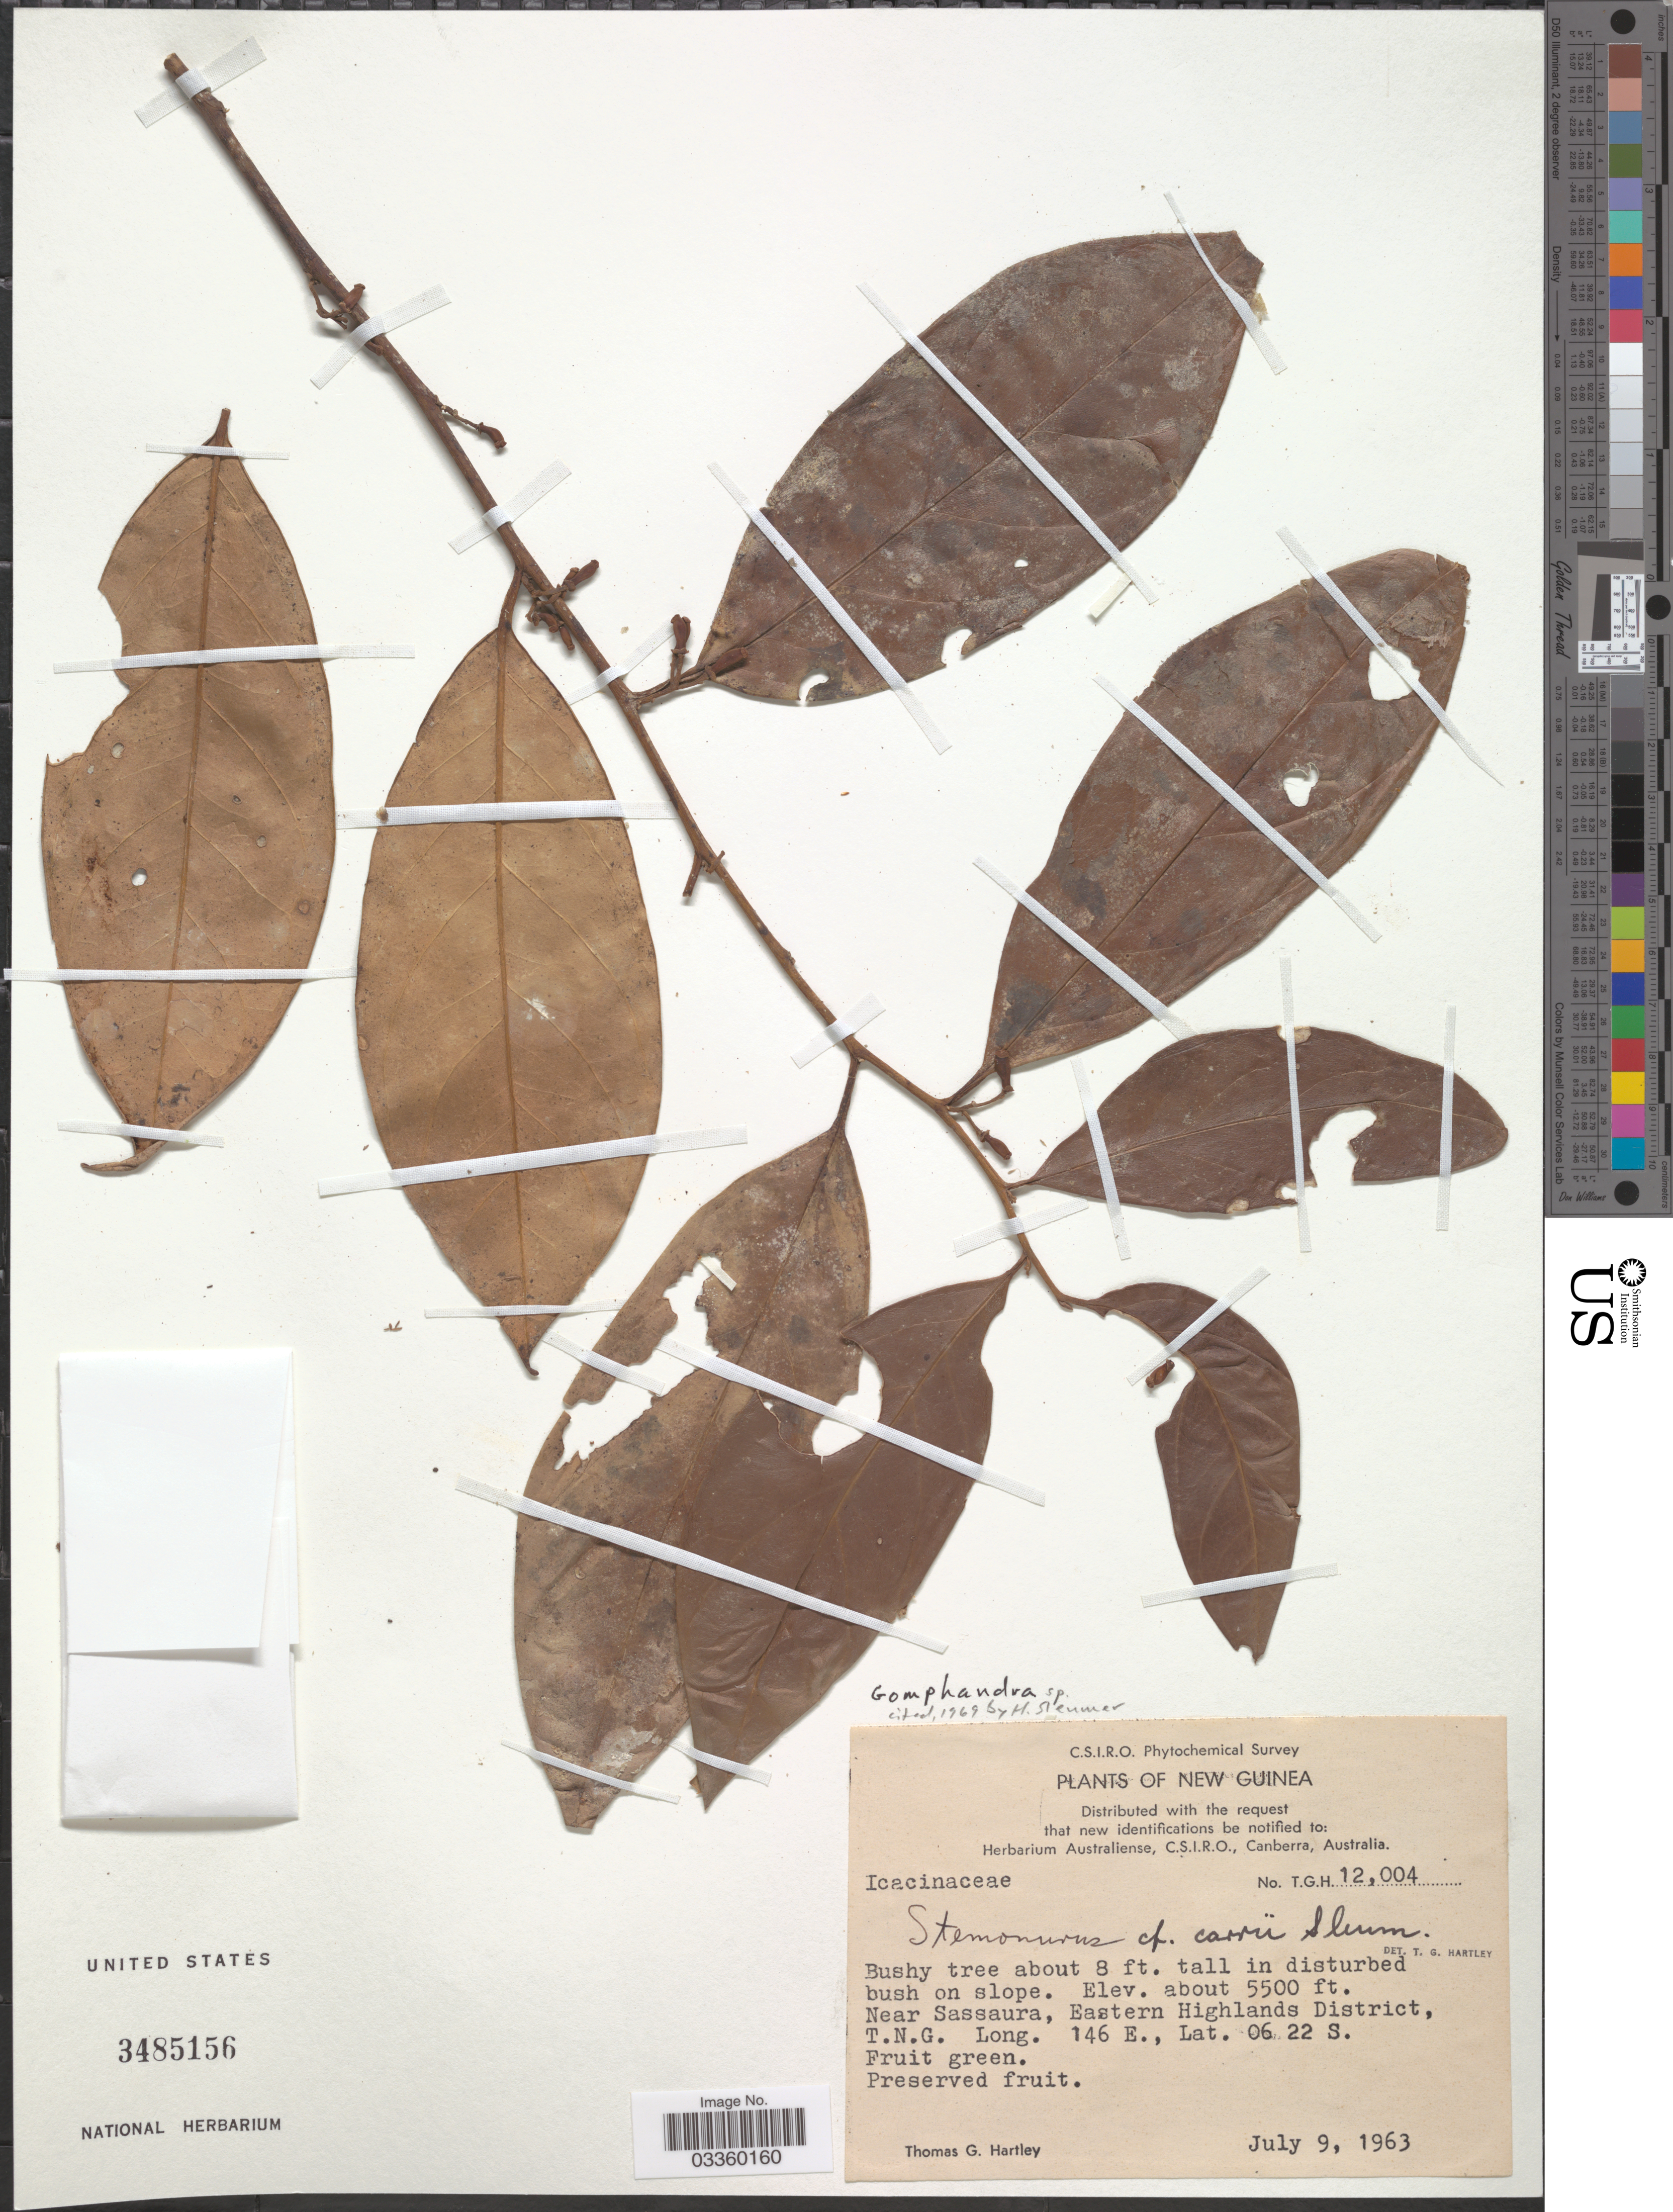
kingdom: Plantae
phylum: Tracheophyta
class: Magnoliopsida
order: Cardiopteridales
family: Stemonuraceae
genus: Gomphandra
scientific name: Gomphandra sp.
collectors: T. G. Hartley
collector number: T.G.H. 12004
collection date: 1963-07-09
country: Papua New Guinea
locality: New Guinea. Near Sassaura, Eastern Highlands District, T.N.G.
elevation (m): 1676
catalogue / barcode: US 3485156